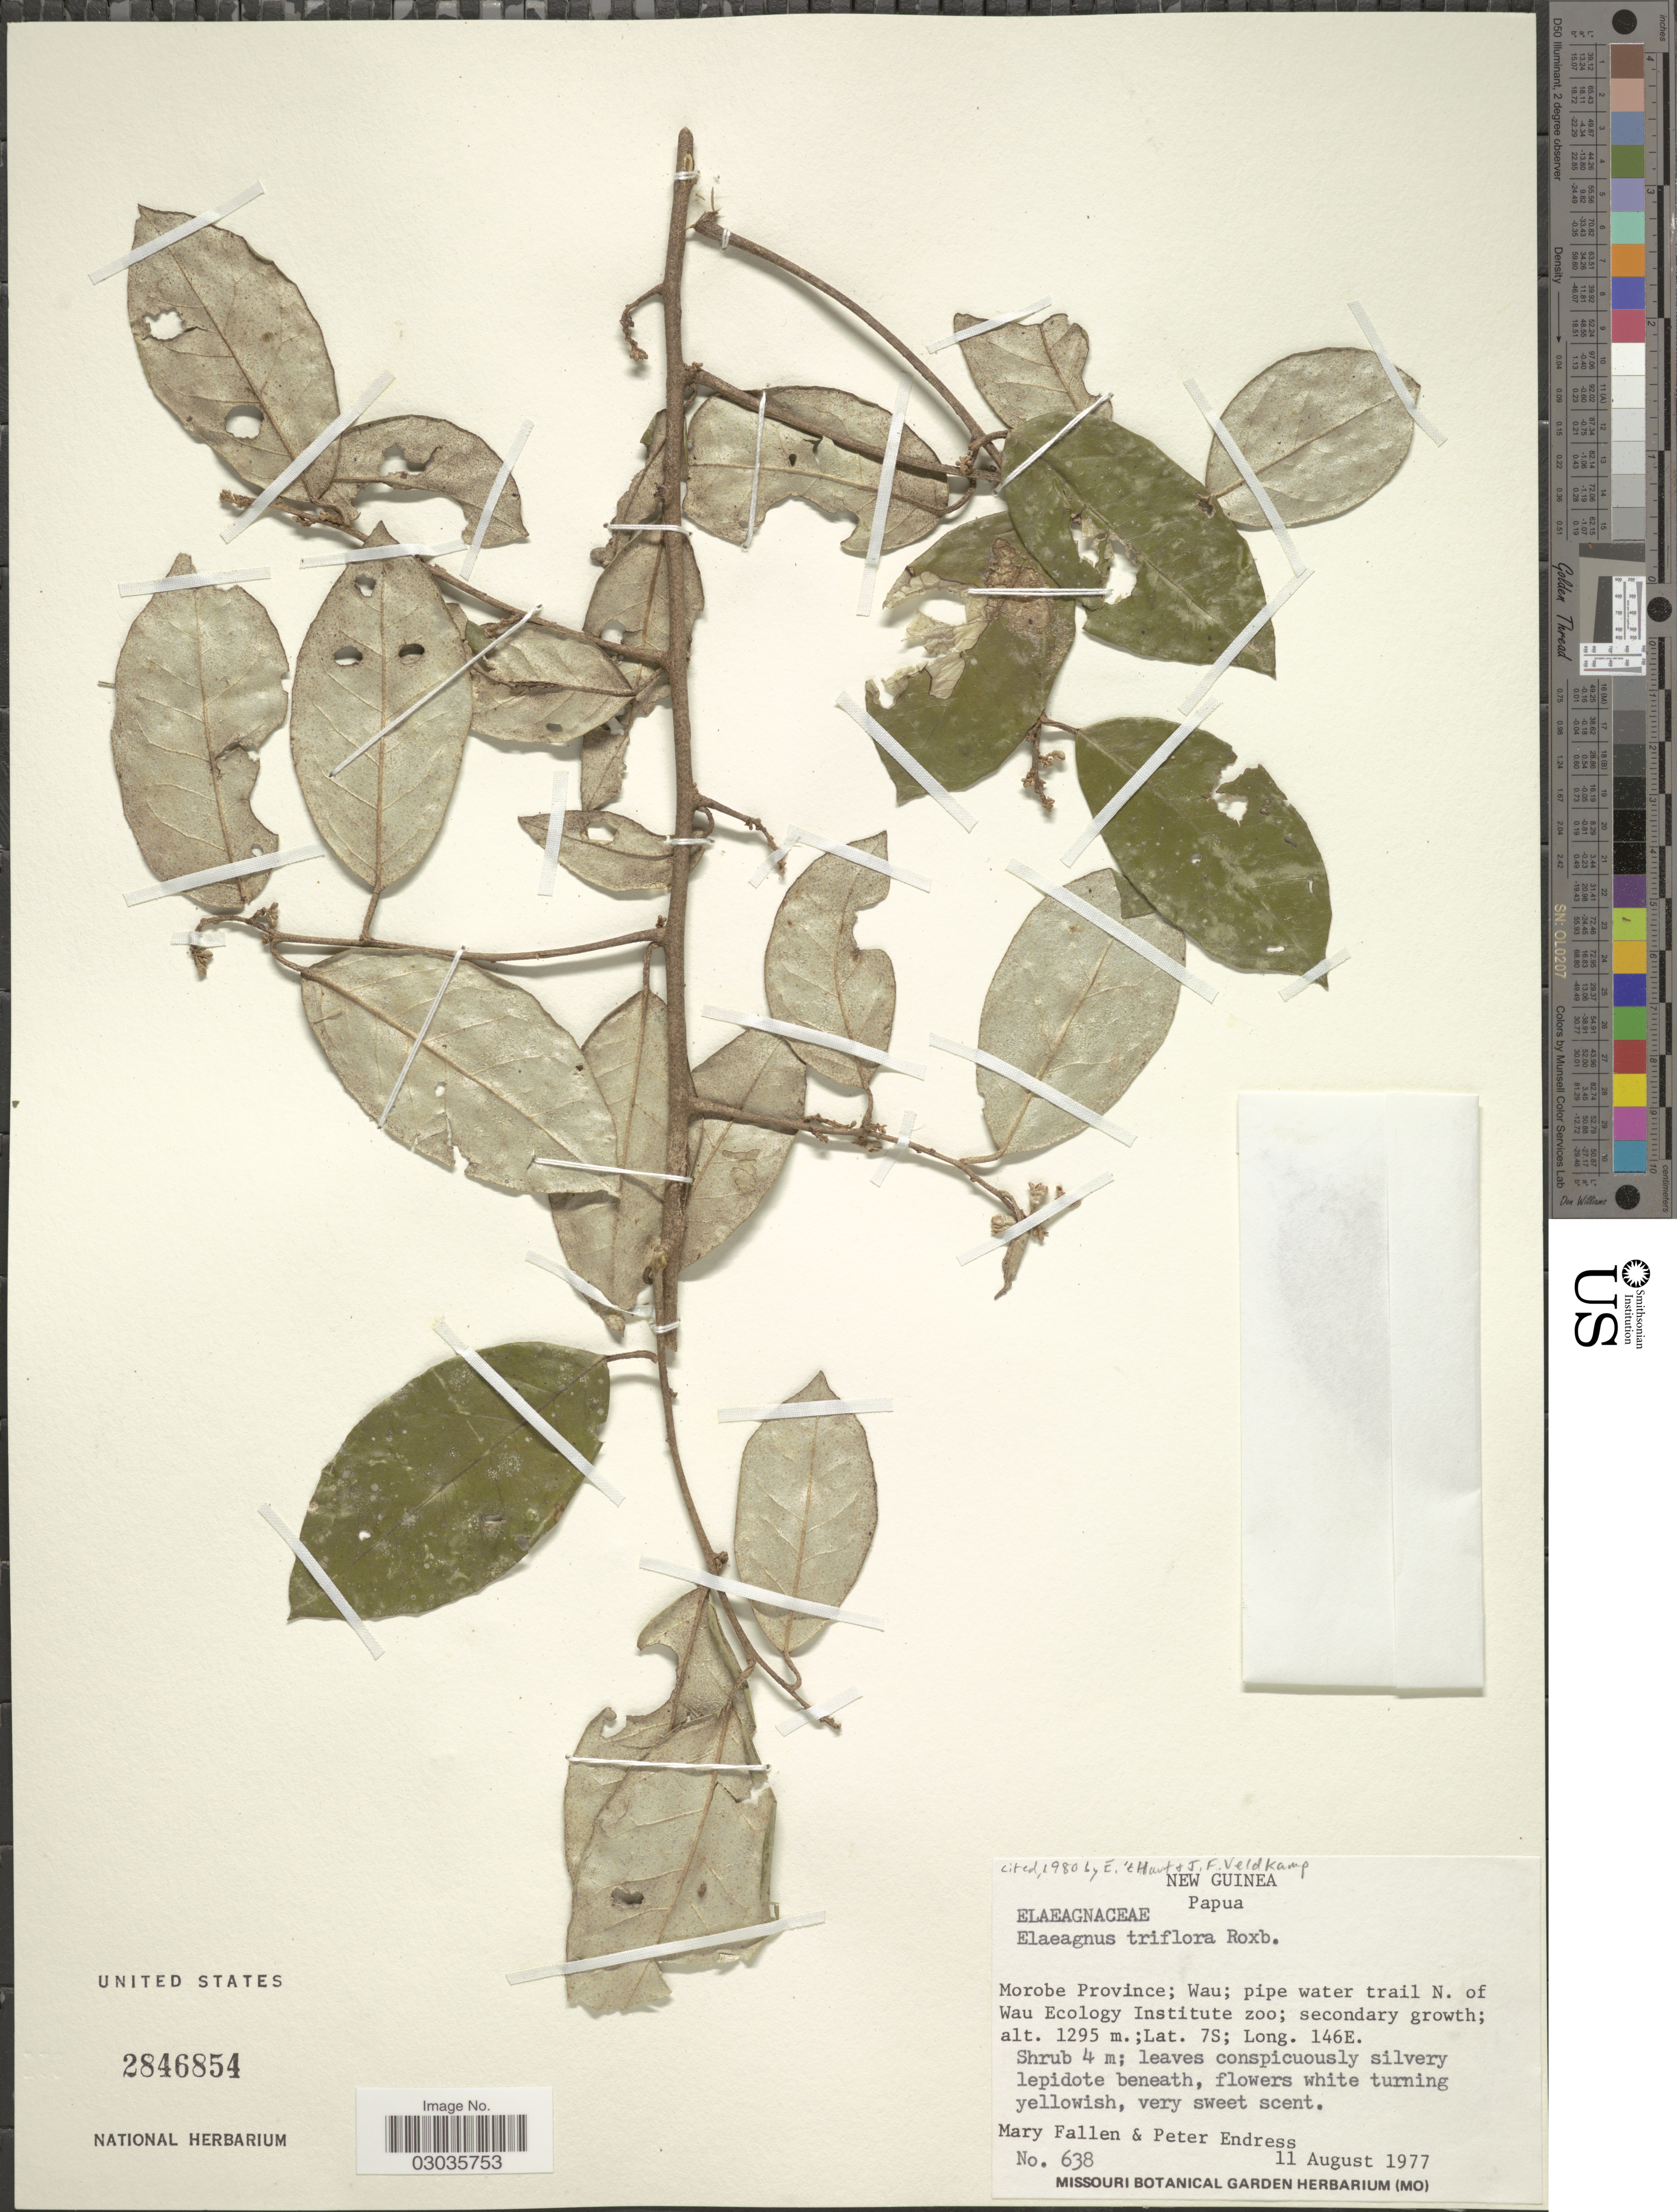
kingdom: Plantae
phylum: Tracheophyta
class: Magnoliopsida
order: Rosales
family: Elaeagnaceae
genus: Elaeagnus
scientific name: Elaeagnus triflora var. triflora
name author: Roxb.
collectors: M. Fallen & P. Endress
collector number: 638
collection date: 1977-08-11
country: Papua New Guinea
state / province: Morobe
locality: New Guinea. Wau; pipe water trail N. of Wau Ecology Institute zoo.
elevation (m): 1295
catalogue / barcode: US 2846854